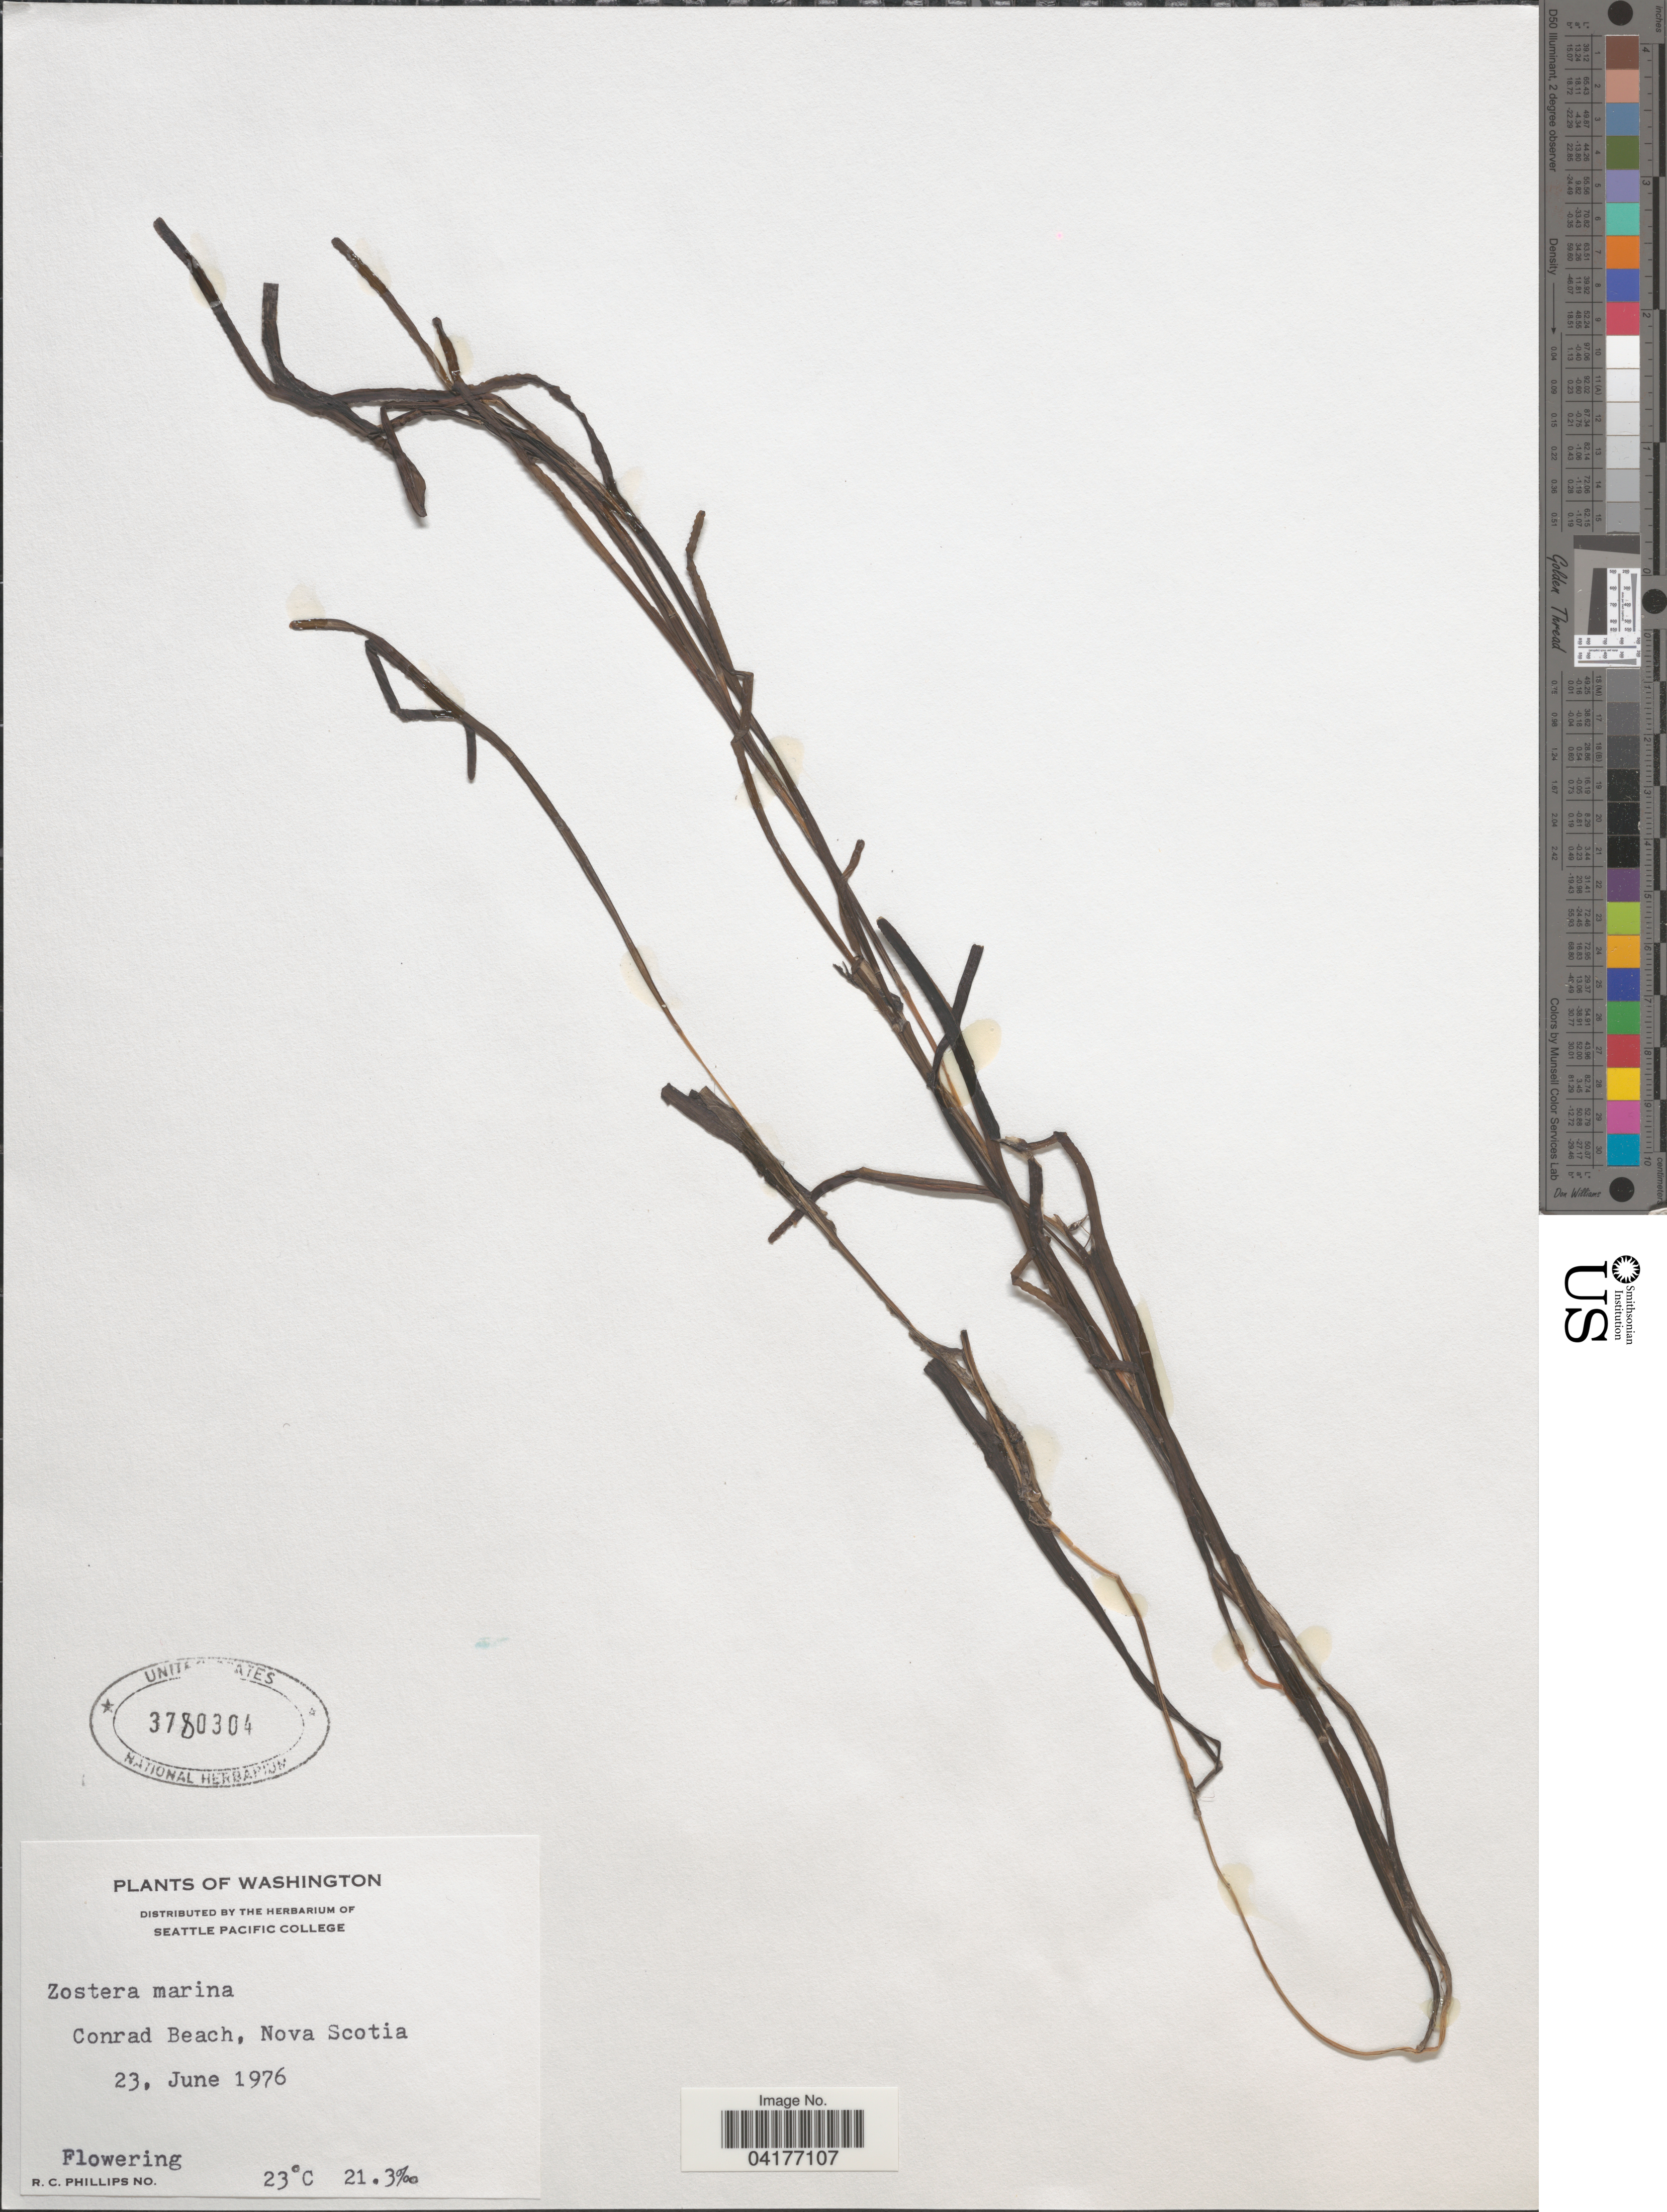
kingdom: Plantae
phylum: Tracheophyta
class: Liliopsida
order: Alismatales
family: Zosteraceae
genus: Zostera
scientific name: Zostera marina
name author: L.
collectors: R. C. Phillips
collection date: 1976-06-23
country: Canada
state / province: Nova Scotia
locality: Conrad Beach.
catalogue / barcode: US 3780304